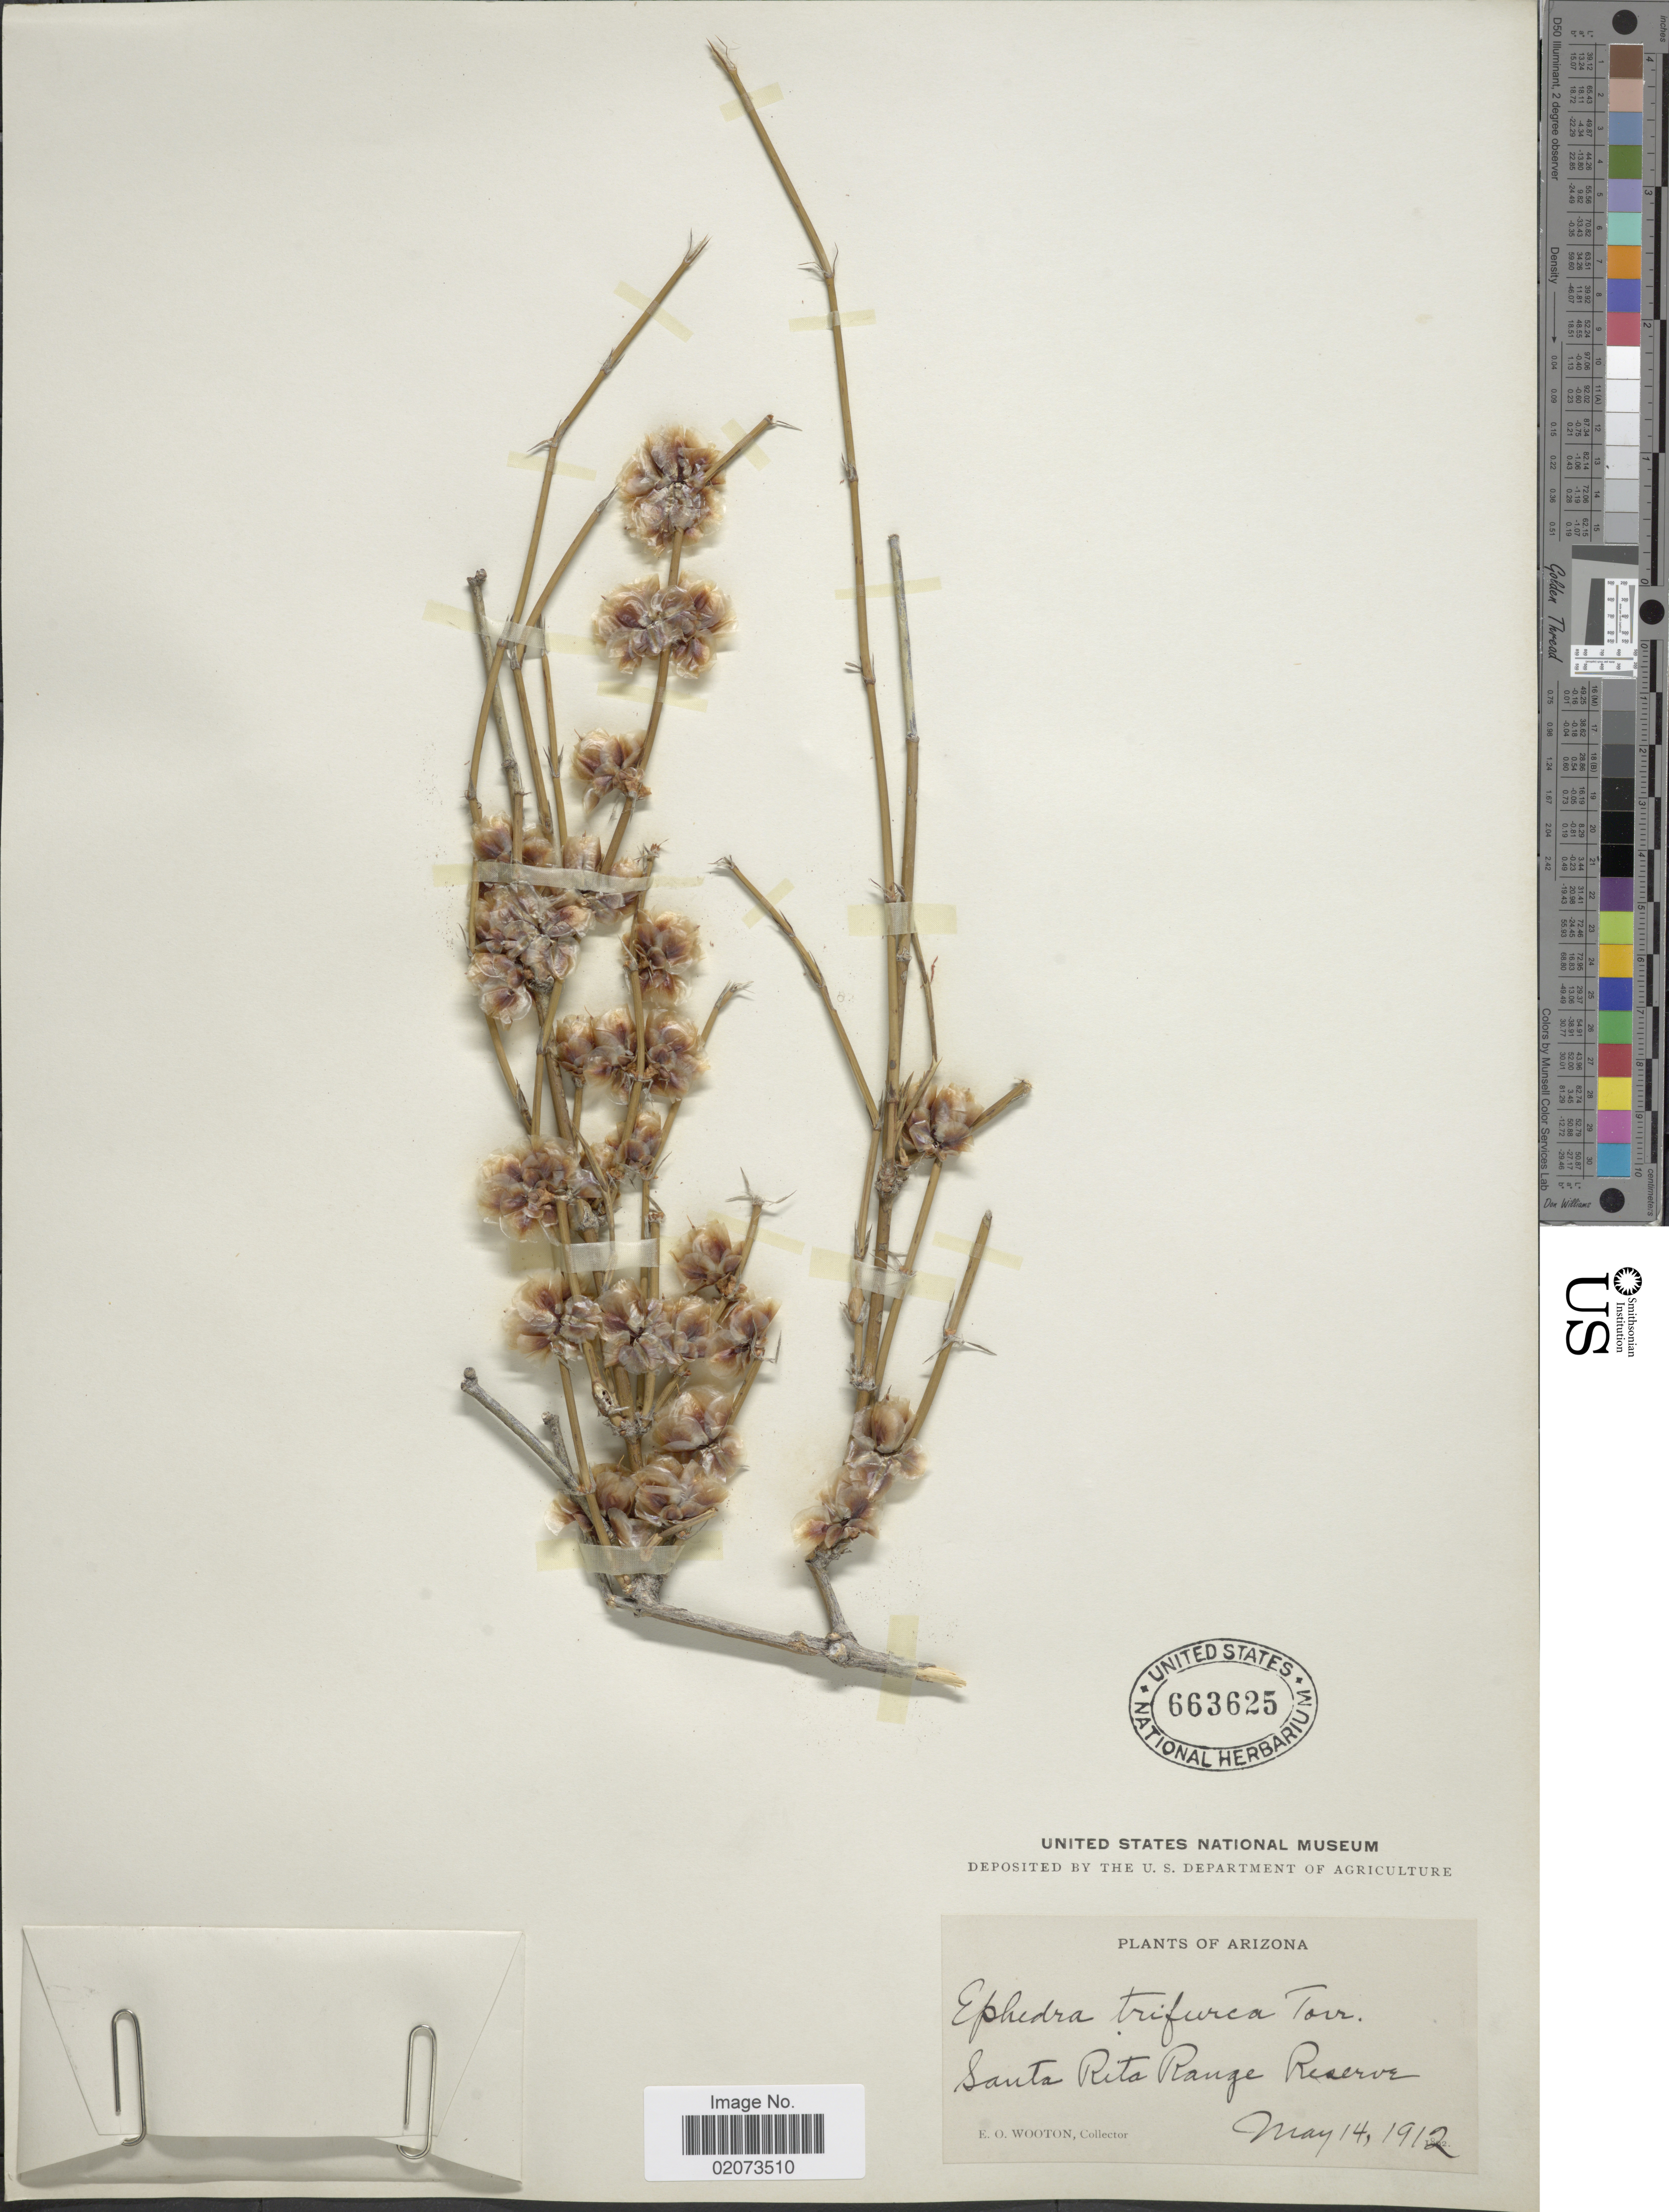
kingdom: Plantae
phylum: Tracheophyta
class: Gnetopsida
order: Ephedrales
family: Ephedraceae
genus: Ephedra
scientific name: Ephedra trifurca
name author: Torr. ex S. Watson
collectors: E. O. Wooton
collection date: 1912-05-14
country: United States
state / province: Arizona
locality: Santa Rita Range Reserve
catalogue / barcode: US 663625